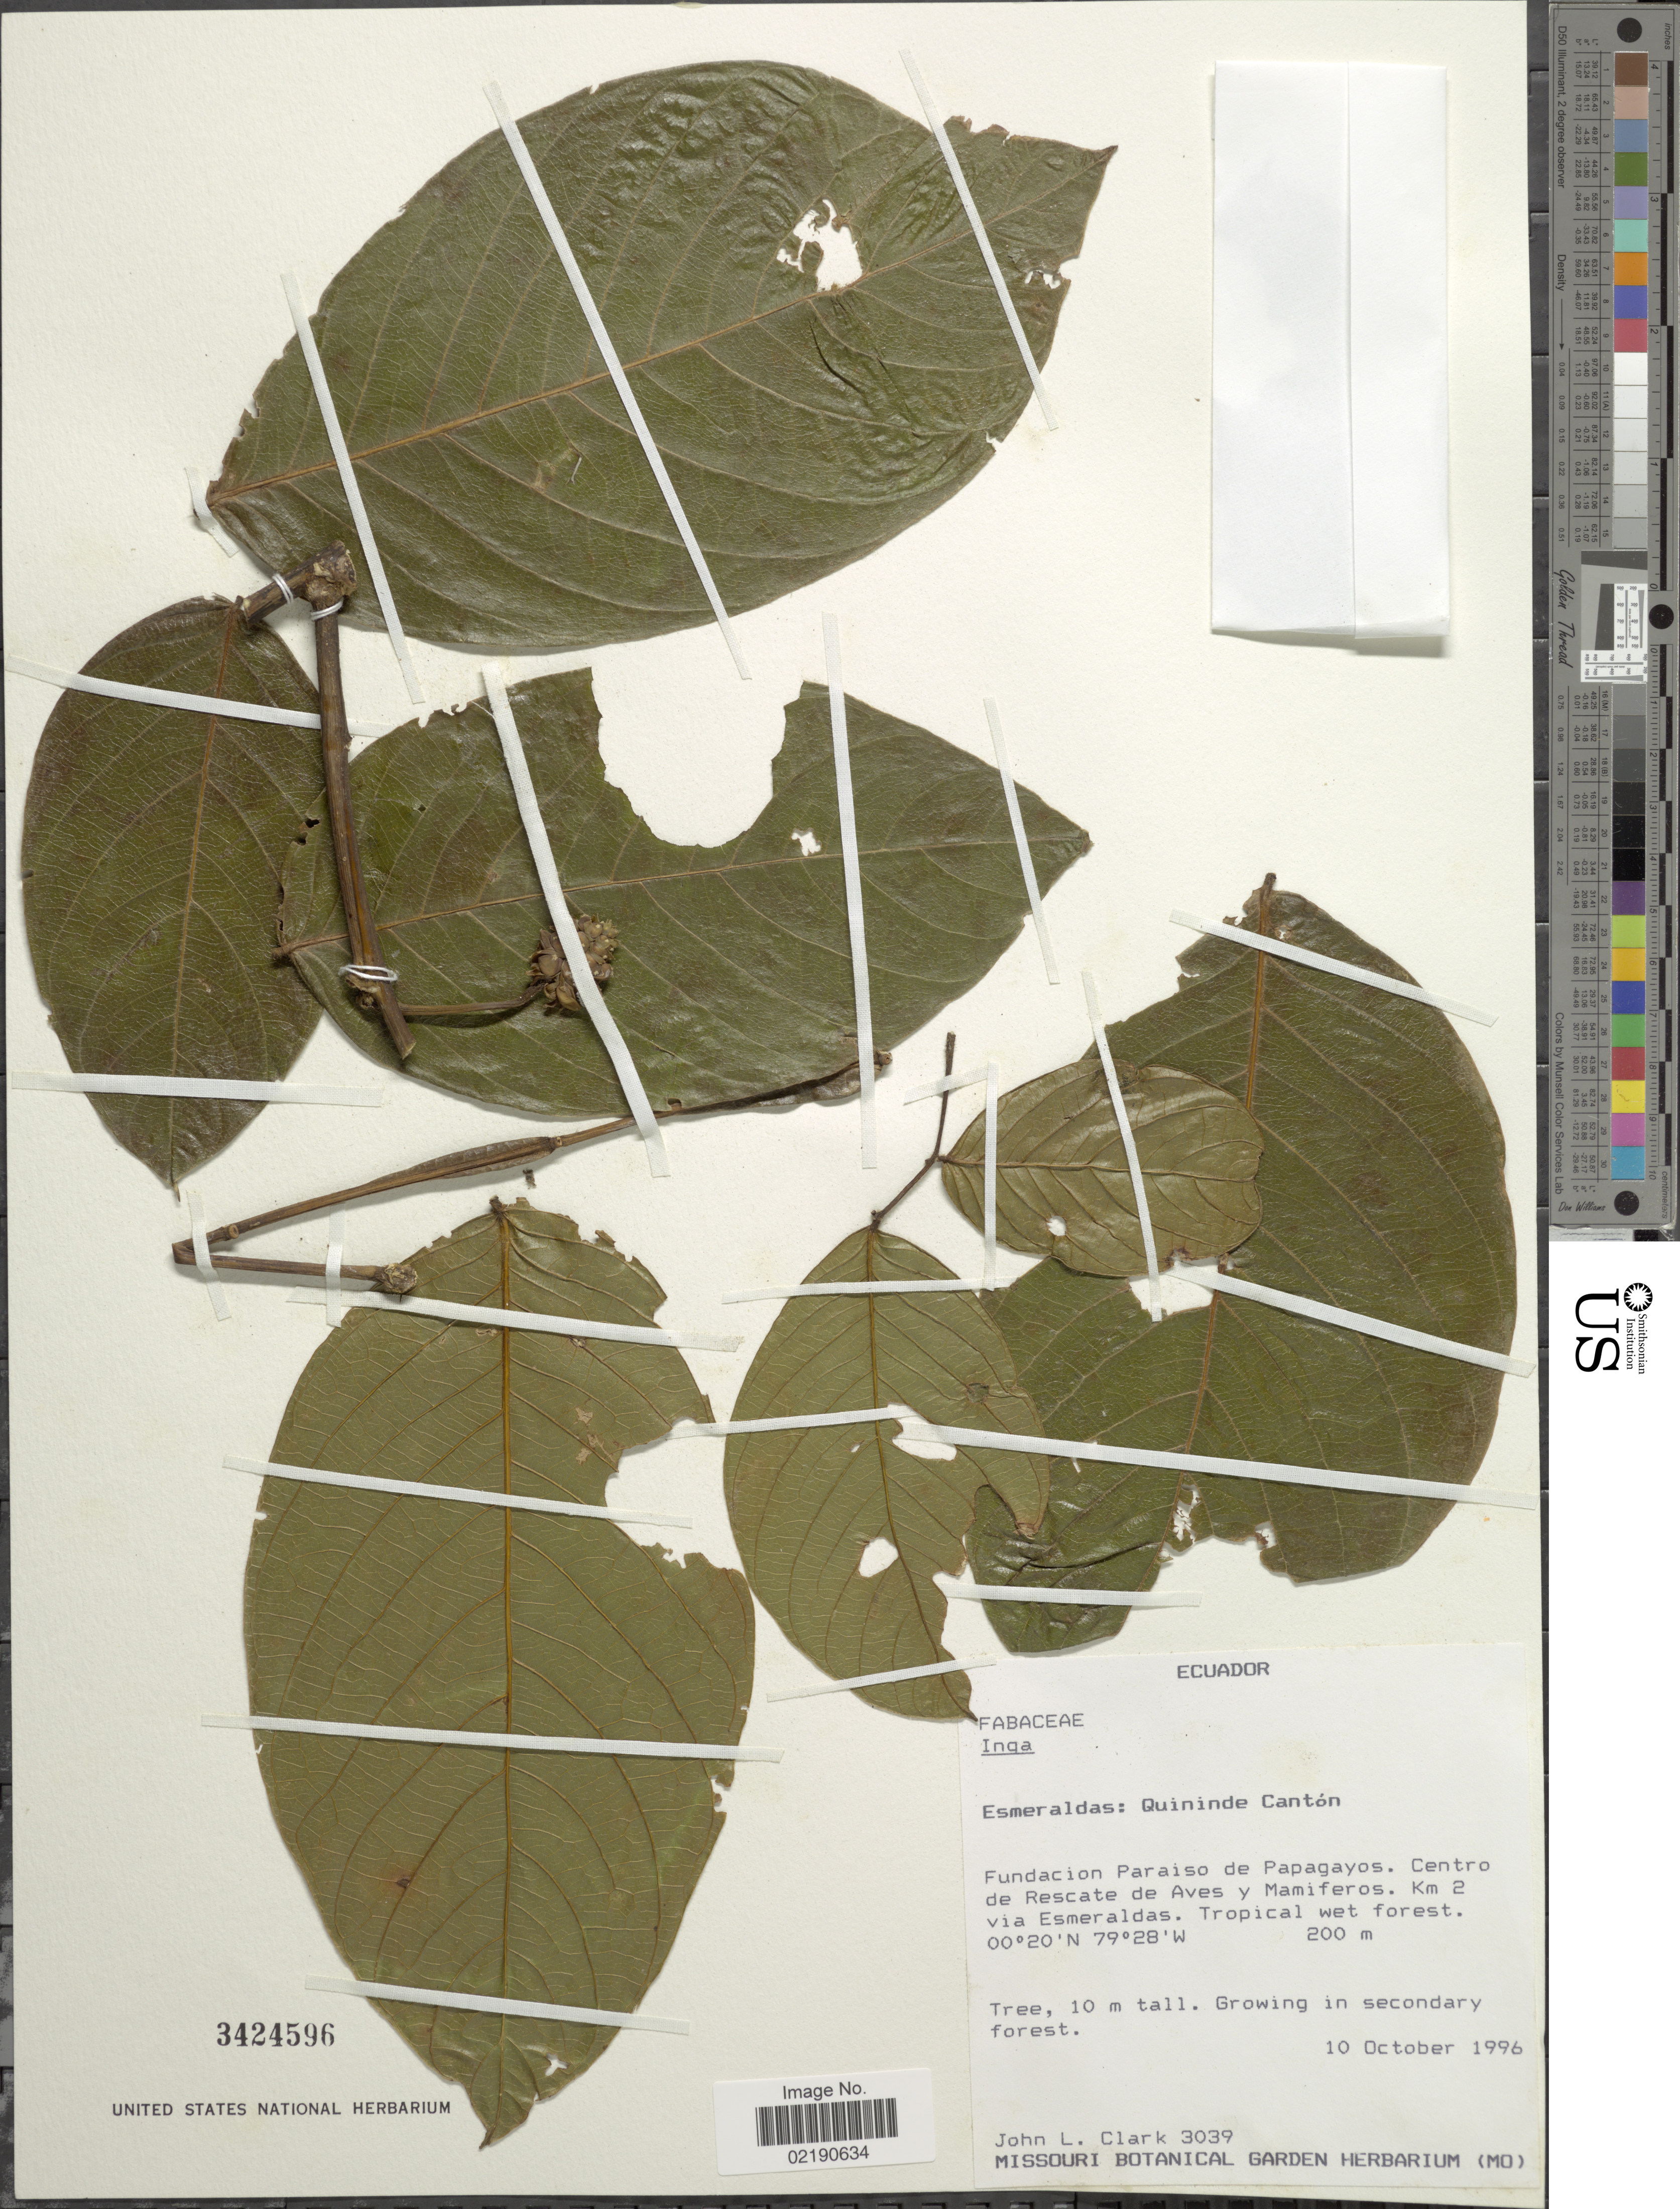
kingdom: Plantae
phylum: Tracheophyta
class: Magnoliopsida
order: Fabales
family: Fabaceae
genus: Inga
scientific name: Inga sp.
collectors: J. L. Clark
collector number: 3039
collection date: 1996-10-10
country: Ecuador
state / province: Esmeraldas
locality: Quininde Canton, Fundacion Paraiso de Papagayos, Centro de Rescate de Aves y Mamiferos, km 2 via Esmeraldas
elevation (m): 200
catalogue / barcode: US 3424596